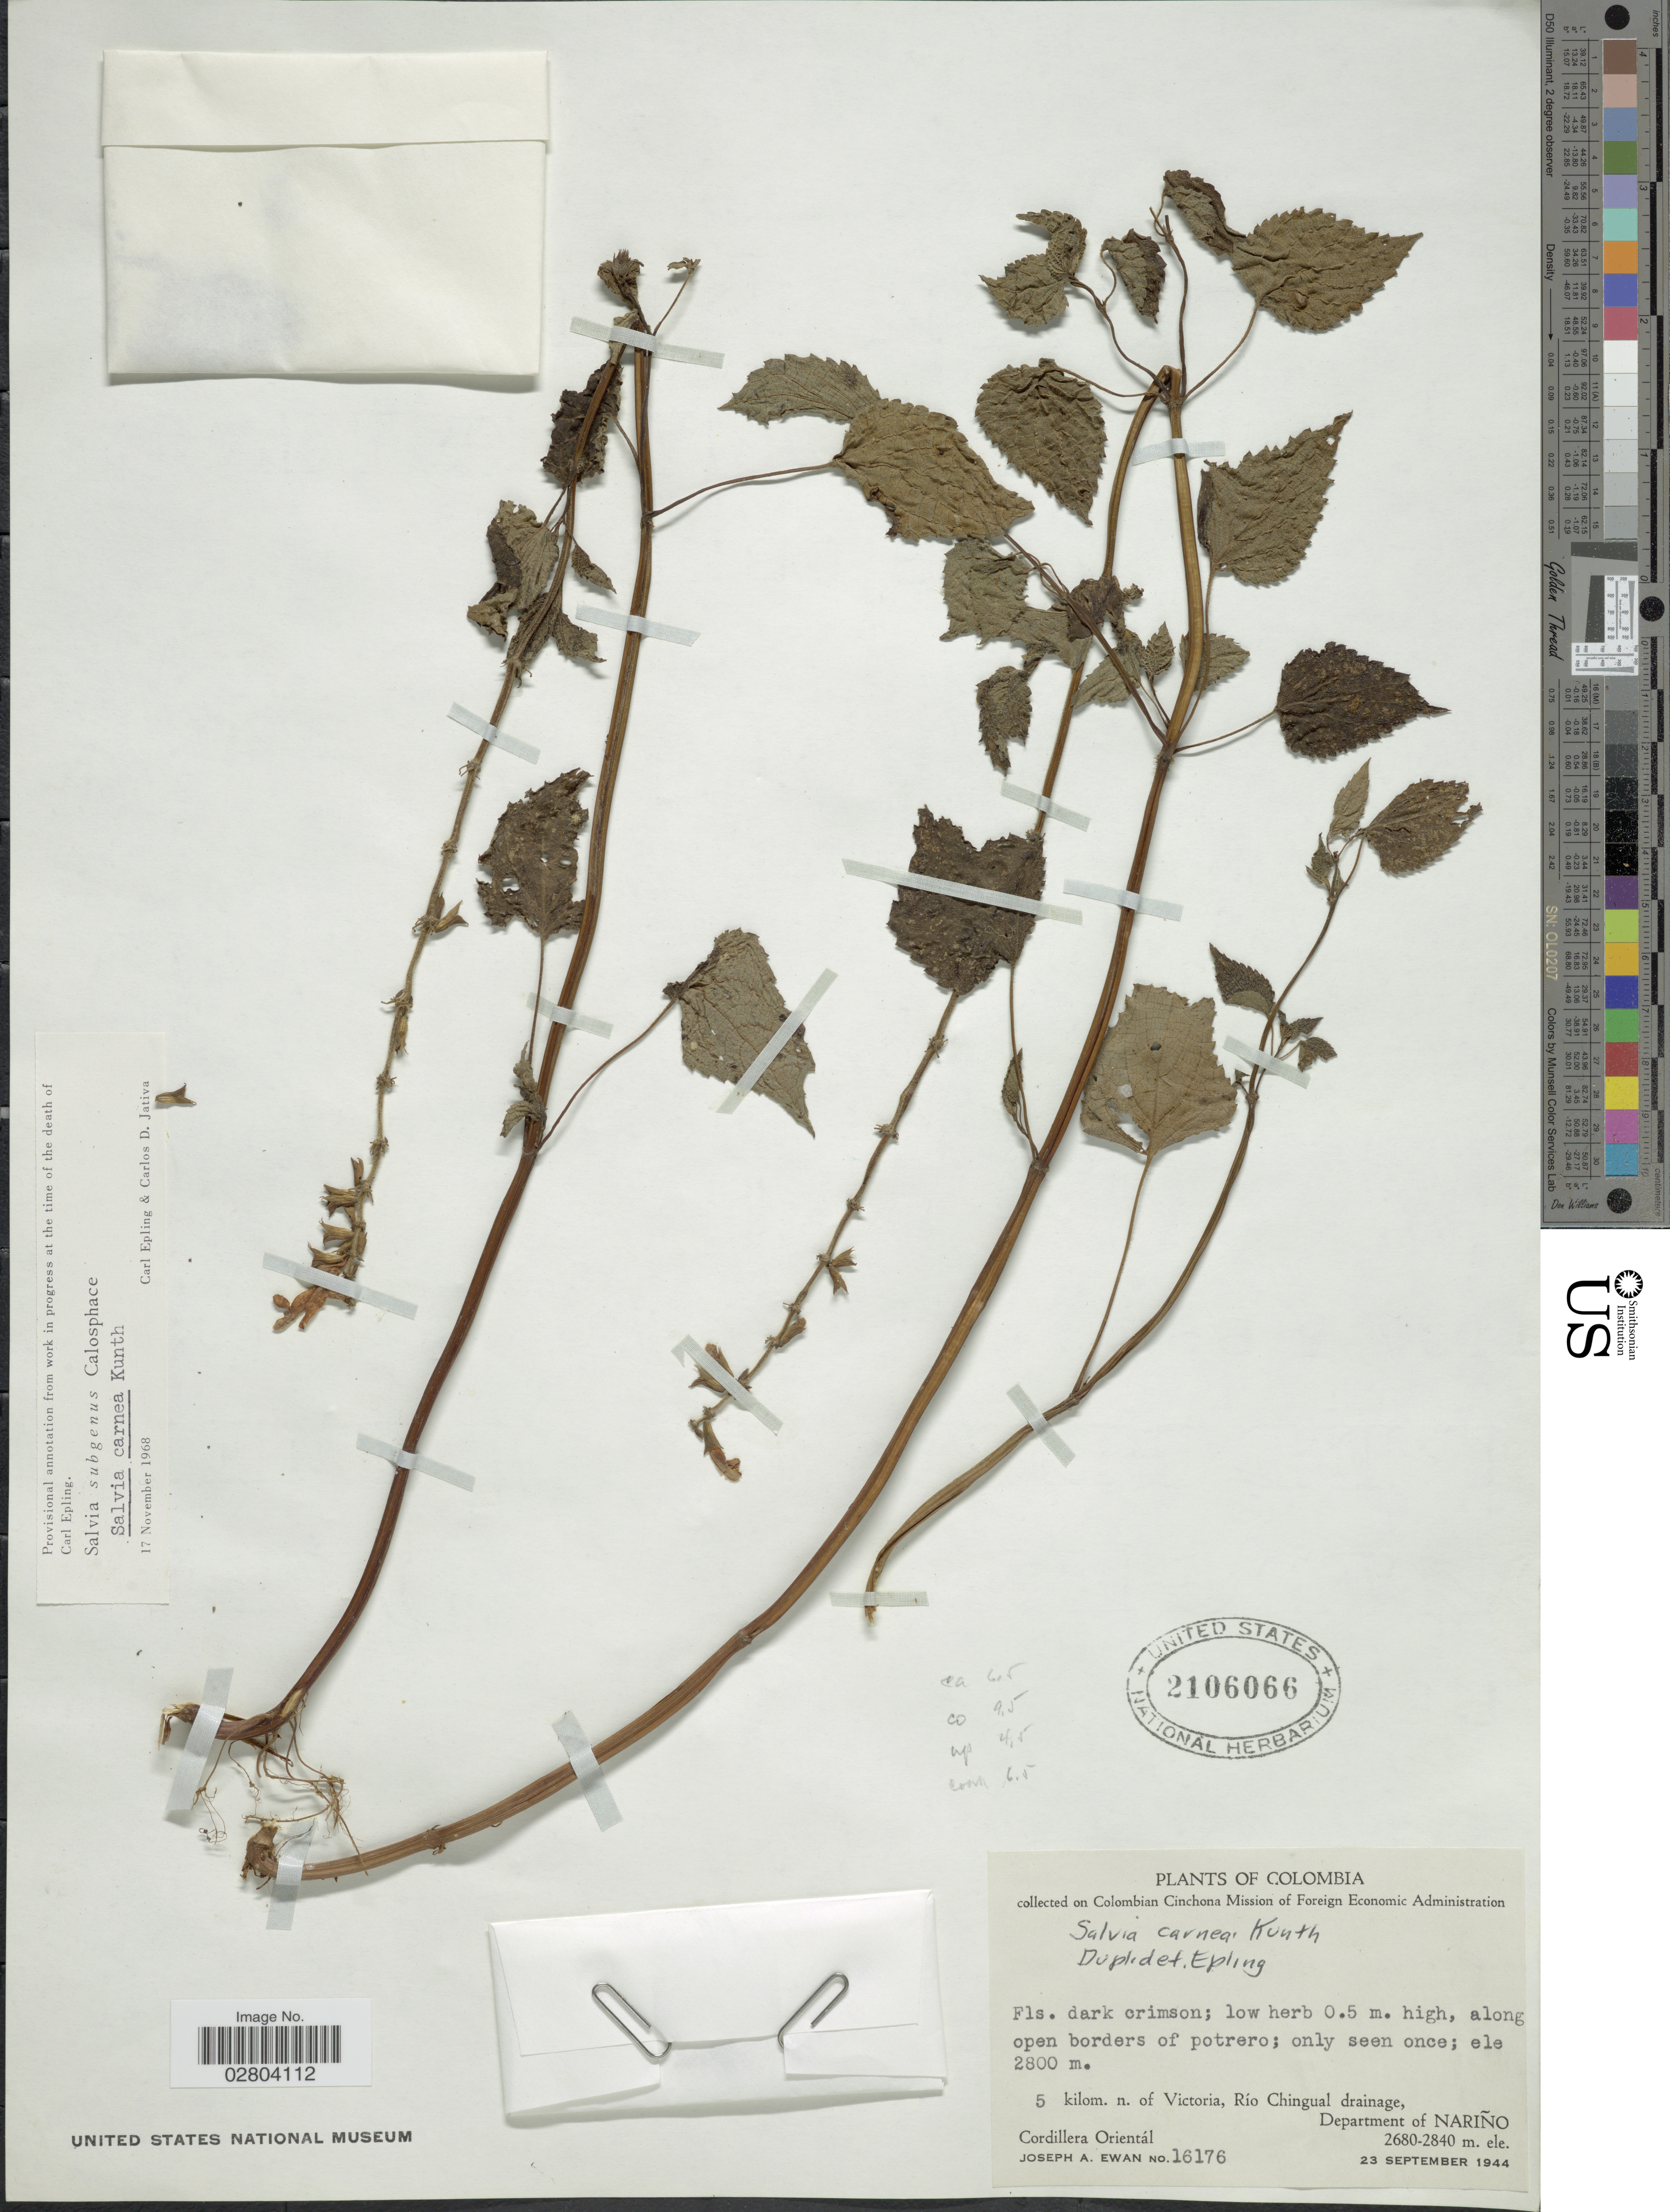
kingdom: Plantae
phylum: Tracheophyta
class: Magnoliopsida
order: Lamiales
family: Lamiaceae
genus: Salvia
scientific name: Salvia carnea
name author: Kunth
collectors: J. A. Ewan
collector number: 16176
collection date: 1944-09-23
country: Colombia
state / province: Nariño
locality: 5 kilom. n. of Victoria, Río Chingual drainage, Department of Nariño. Cordillera Orientál.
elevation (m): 2800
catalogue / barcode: US 2106066